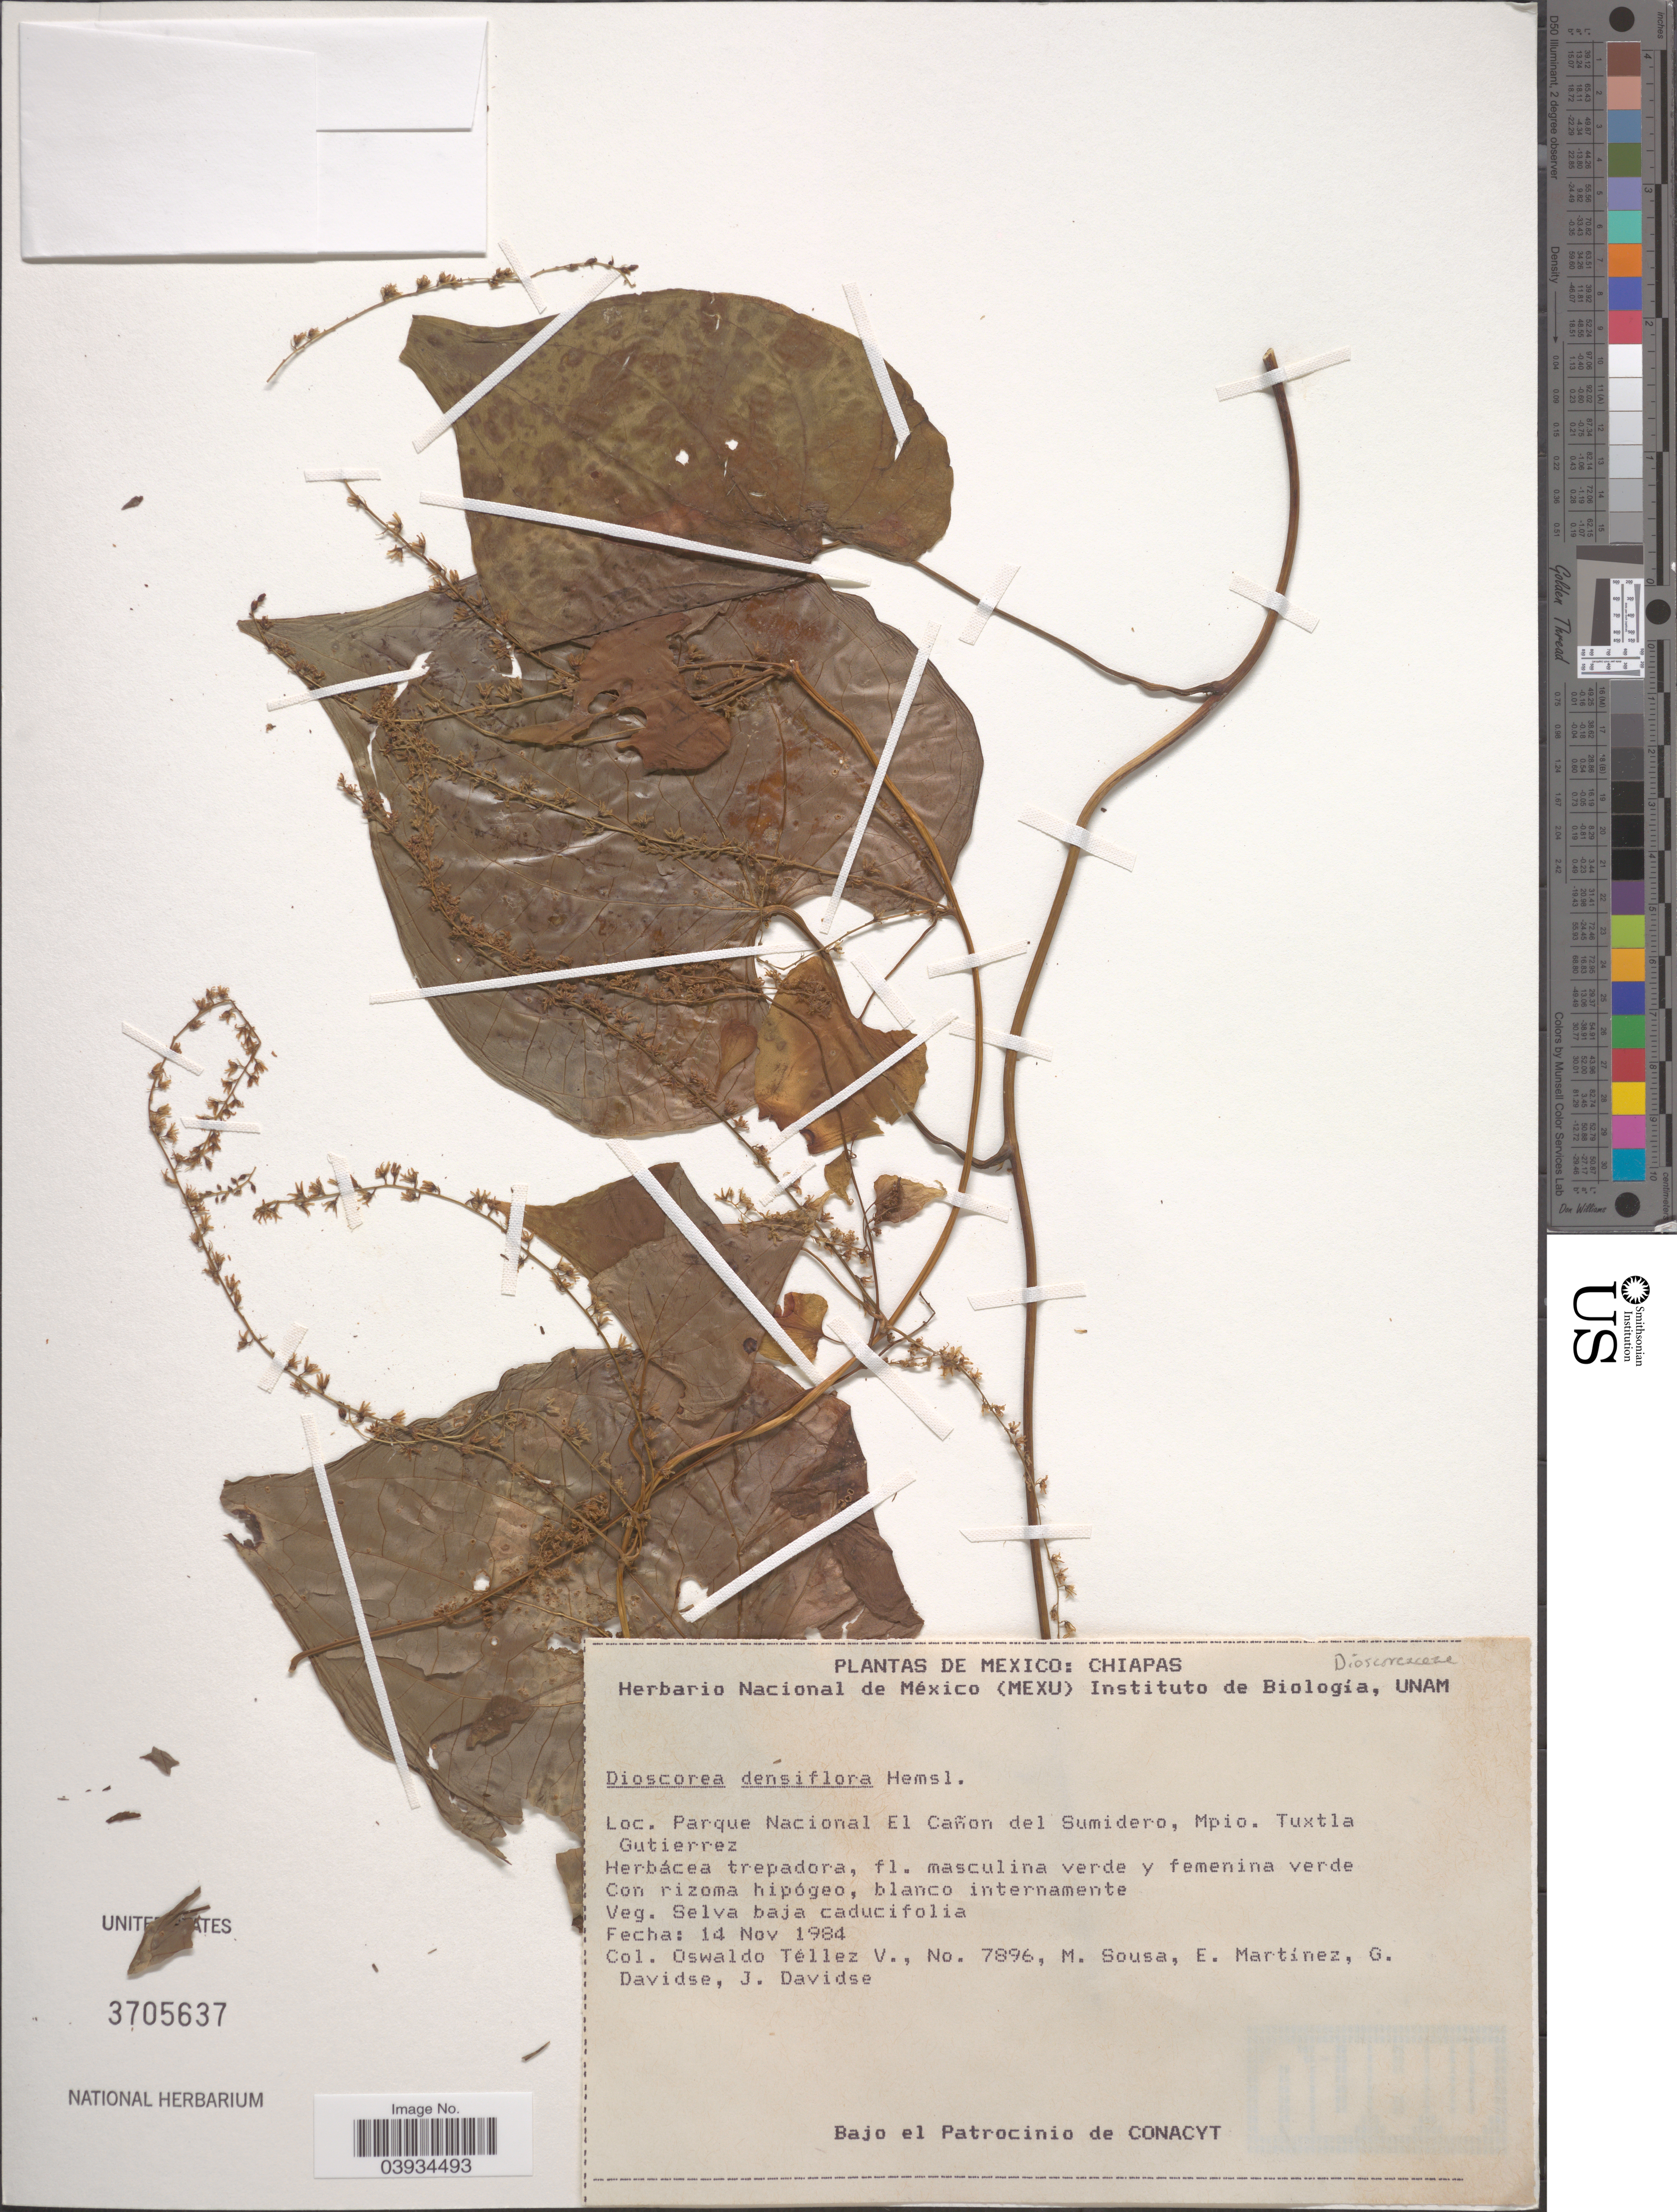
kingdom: Plantae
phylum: Tracheophyta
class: Liliopsida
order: Dioscoreales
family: Dioscoreaceae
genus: Dioscorea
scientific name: Dioscorea densiflora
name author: Hemsl.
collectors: O. Téllez V., M. Sousa, E. Martínez, G. Davidse & J. Davidse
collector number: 7896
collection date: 1984-11-14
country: Mexico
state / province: Chiapas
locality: Parque Nacional El Cañon del Sumidero, Mpio. Tuxtla Gutierrez.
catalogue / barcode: US 3705637